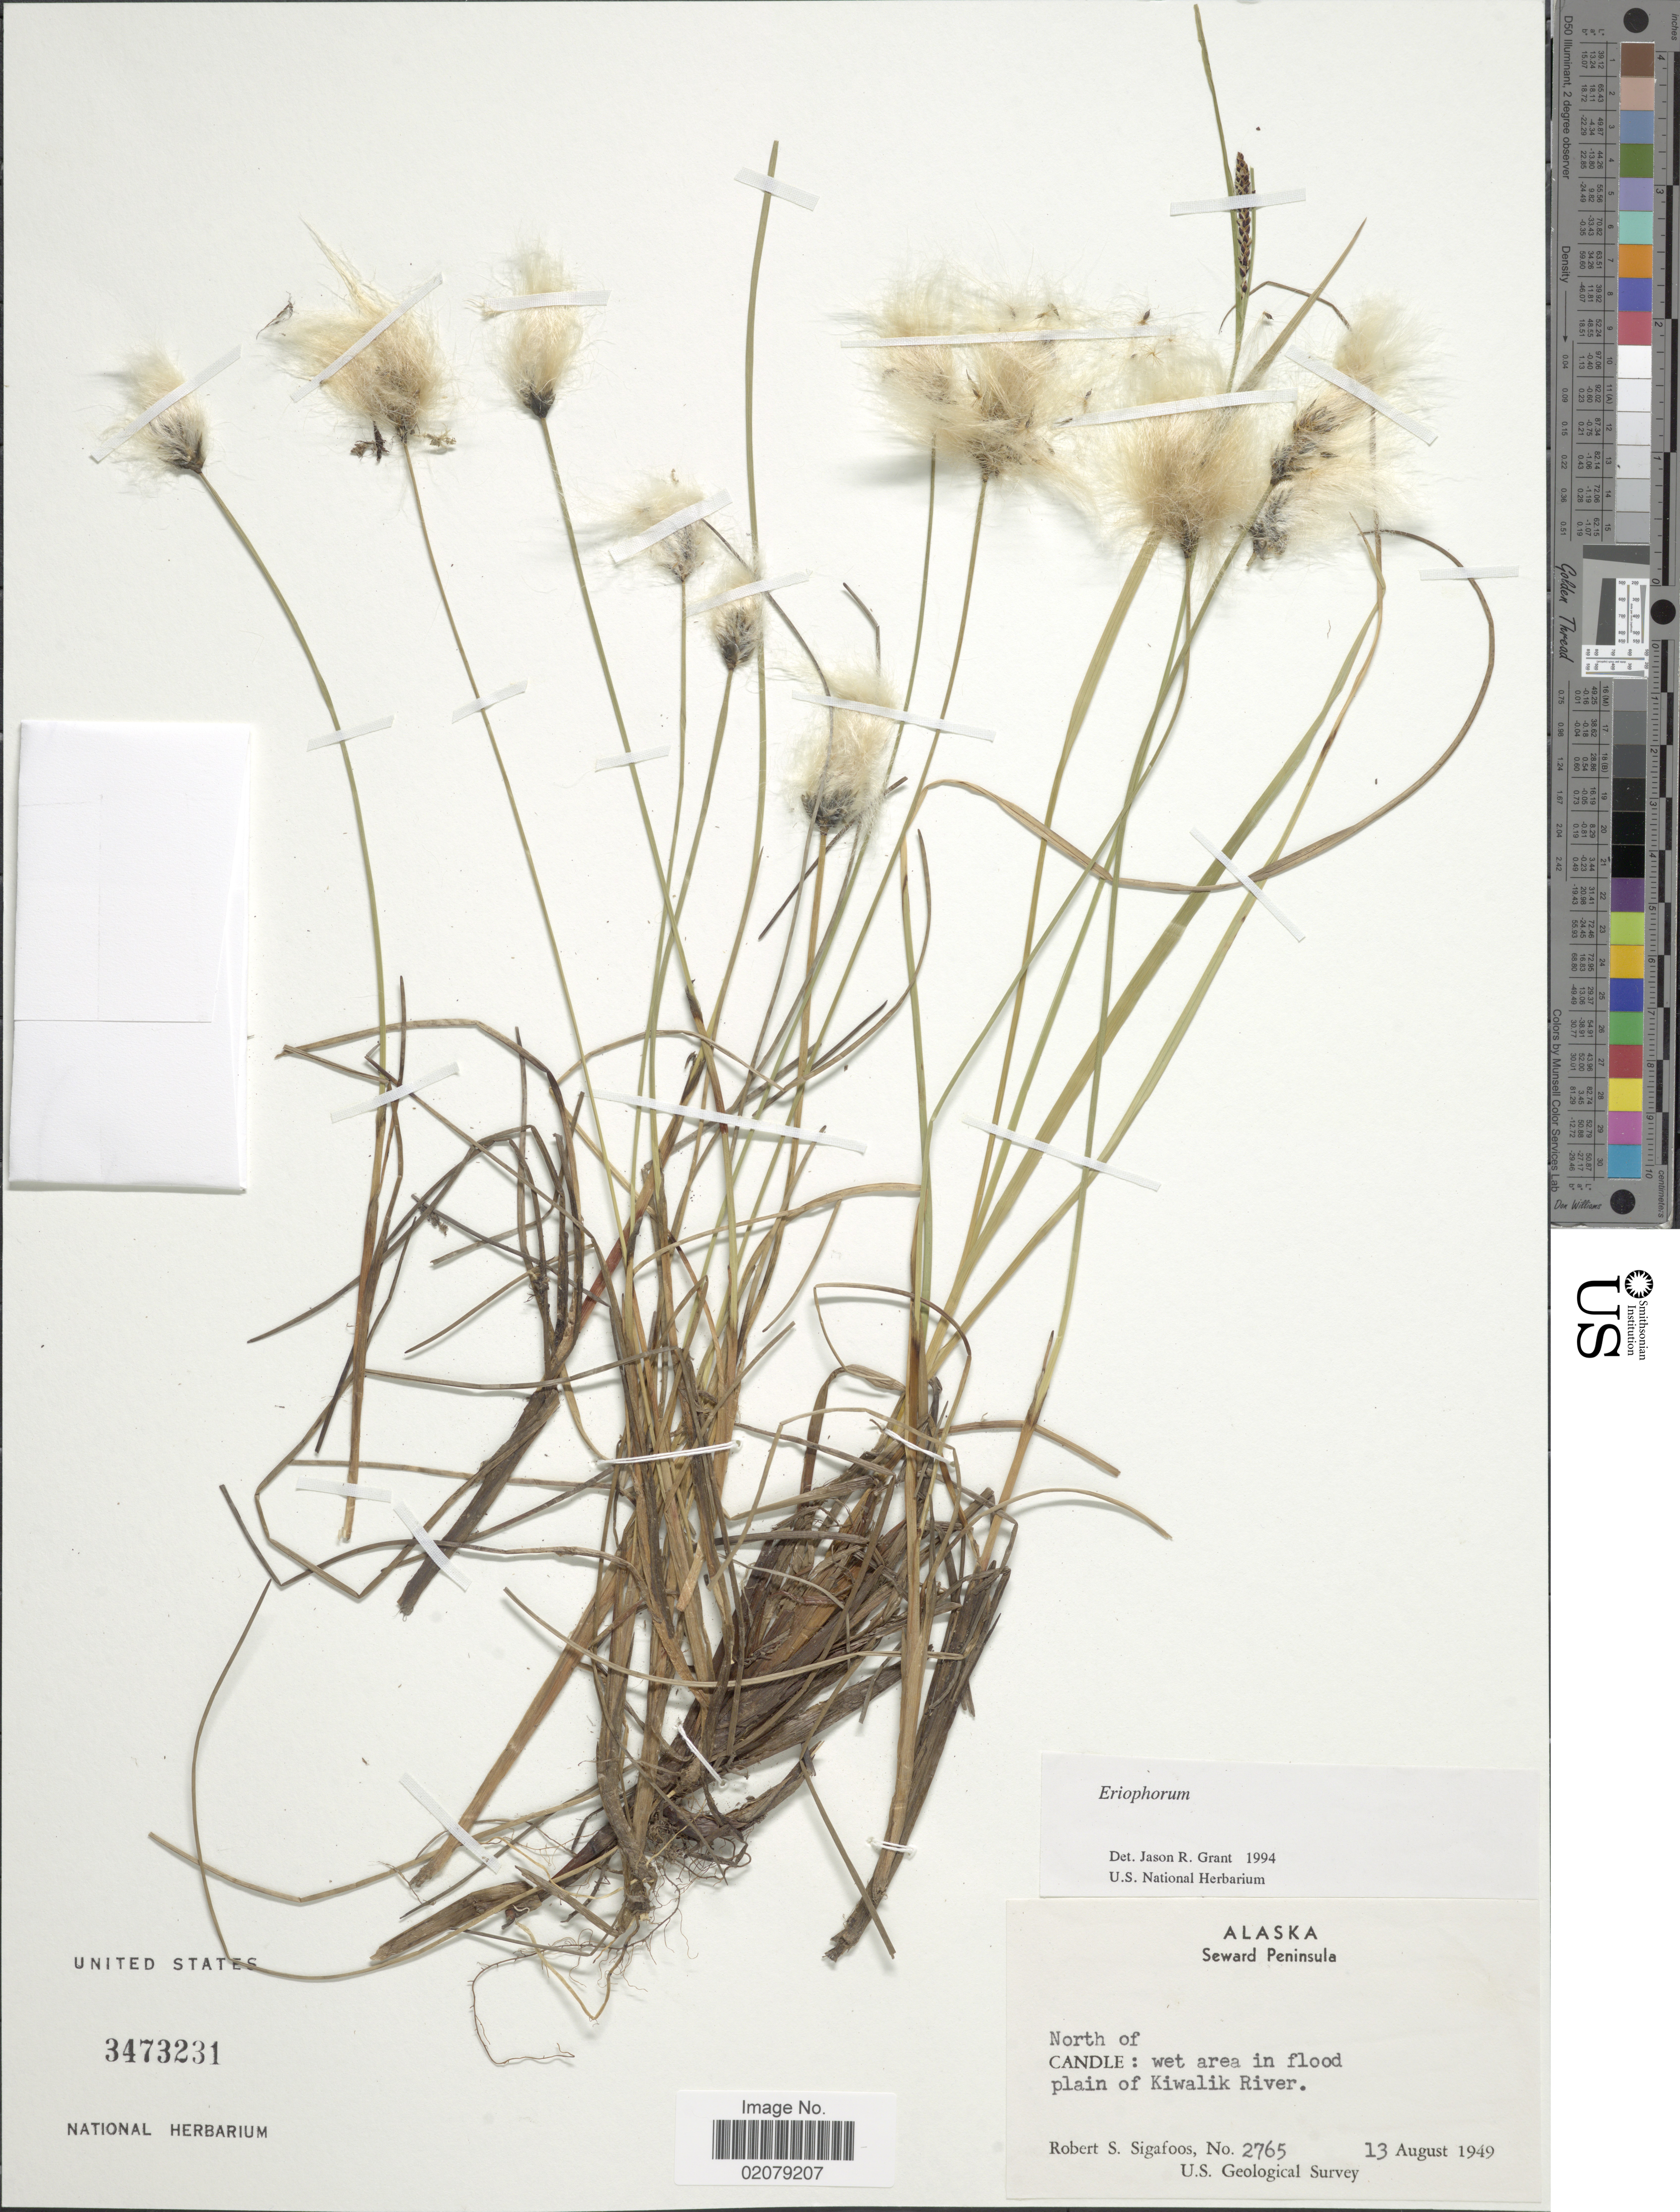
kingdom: Plantae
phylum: Tracheophyta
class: Liliopsida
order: Poales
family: Cyperaceae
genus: Eriophorum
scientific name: Eriophorum sp.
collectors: R. Sigafoos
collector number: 2765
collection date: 1949-08-13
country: United States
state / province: Alaska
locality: Sewward Peninsula, North of Candle: wet area in flood plain of Kiwalik River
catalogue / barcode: US 3473231